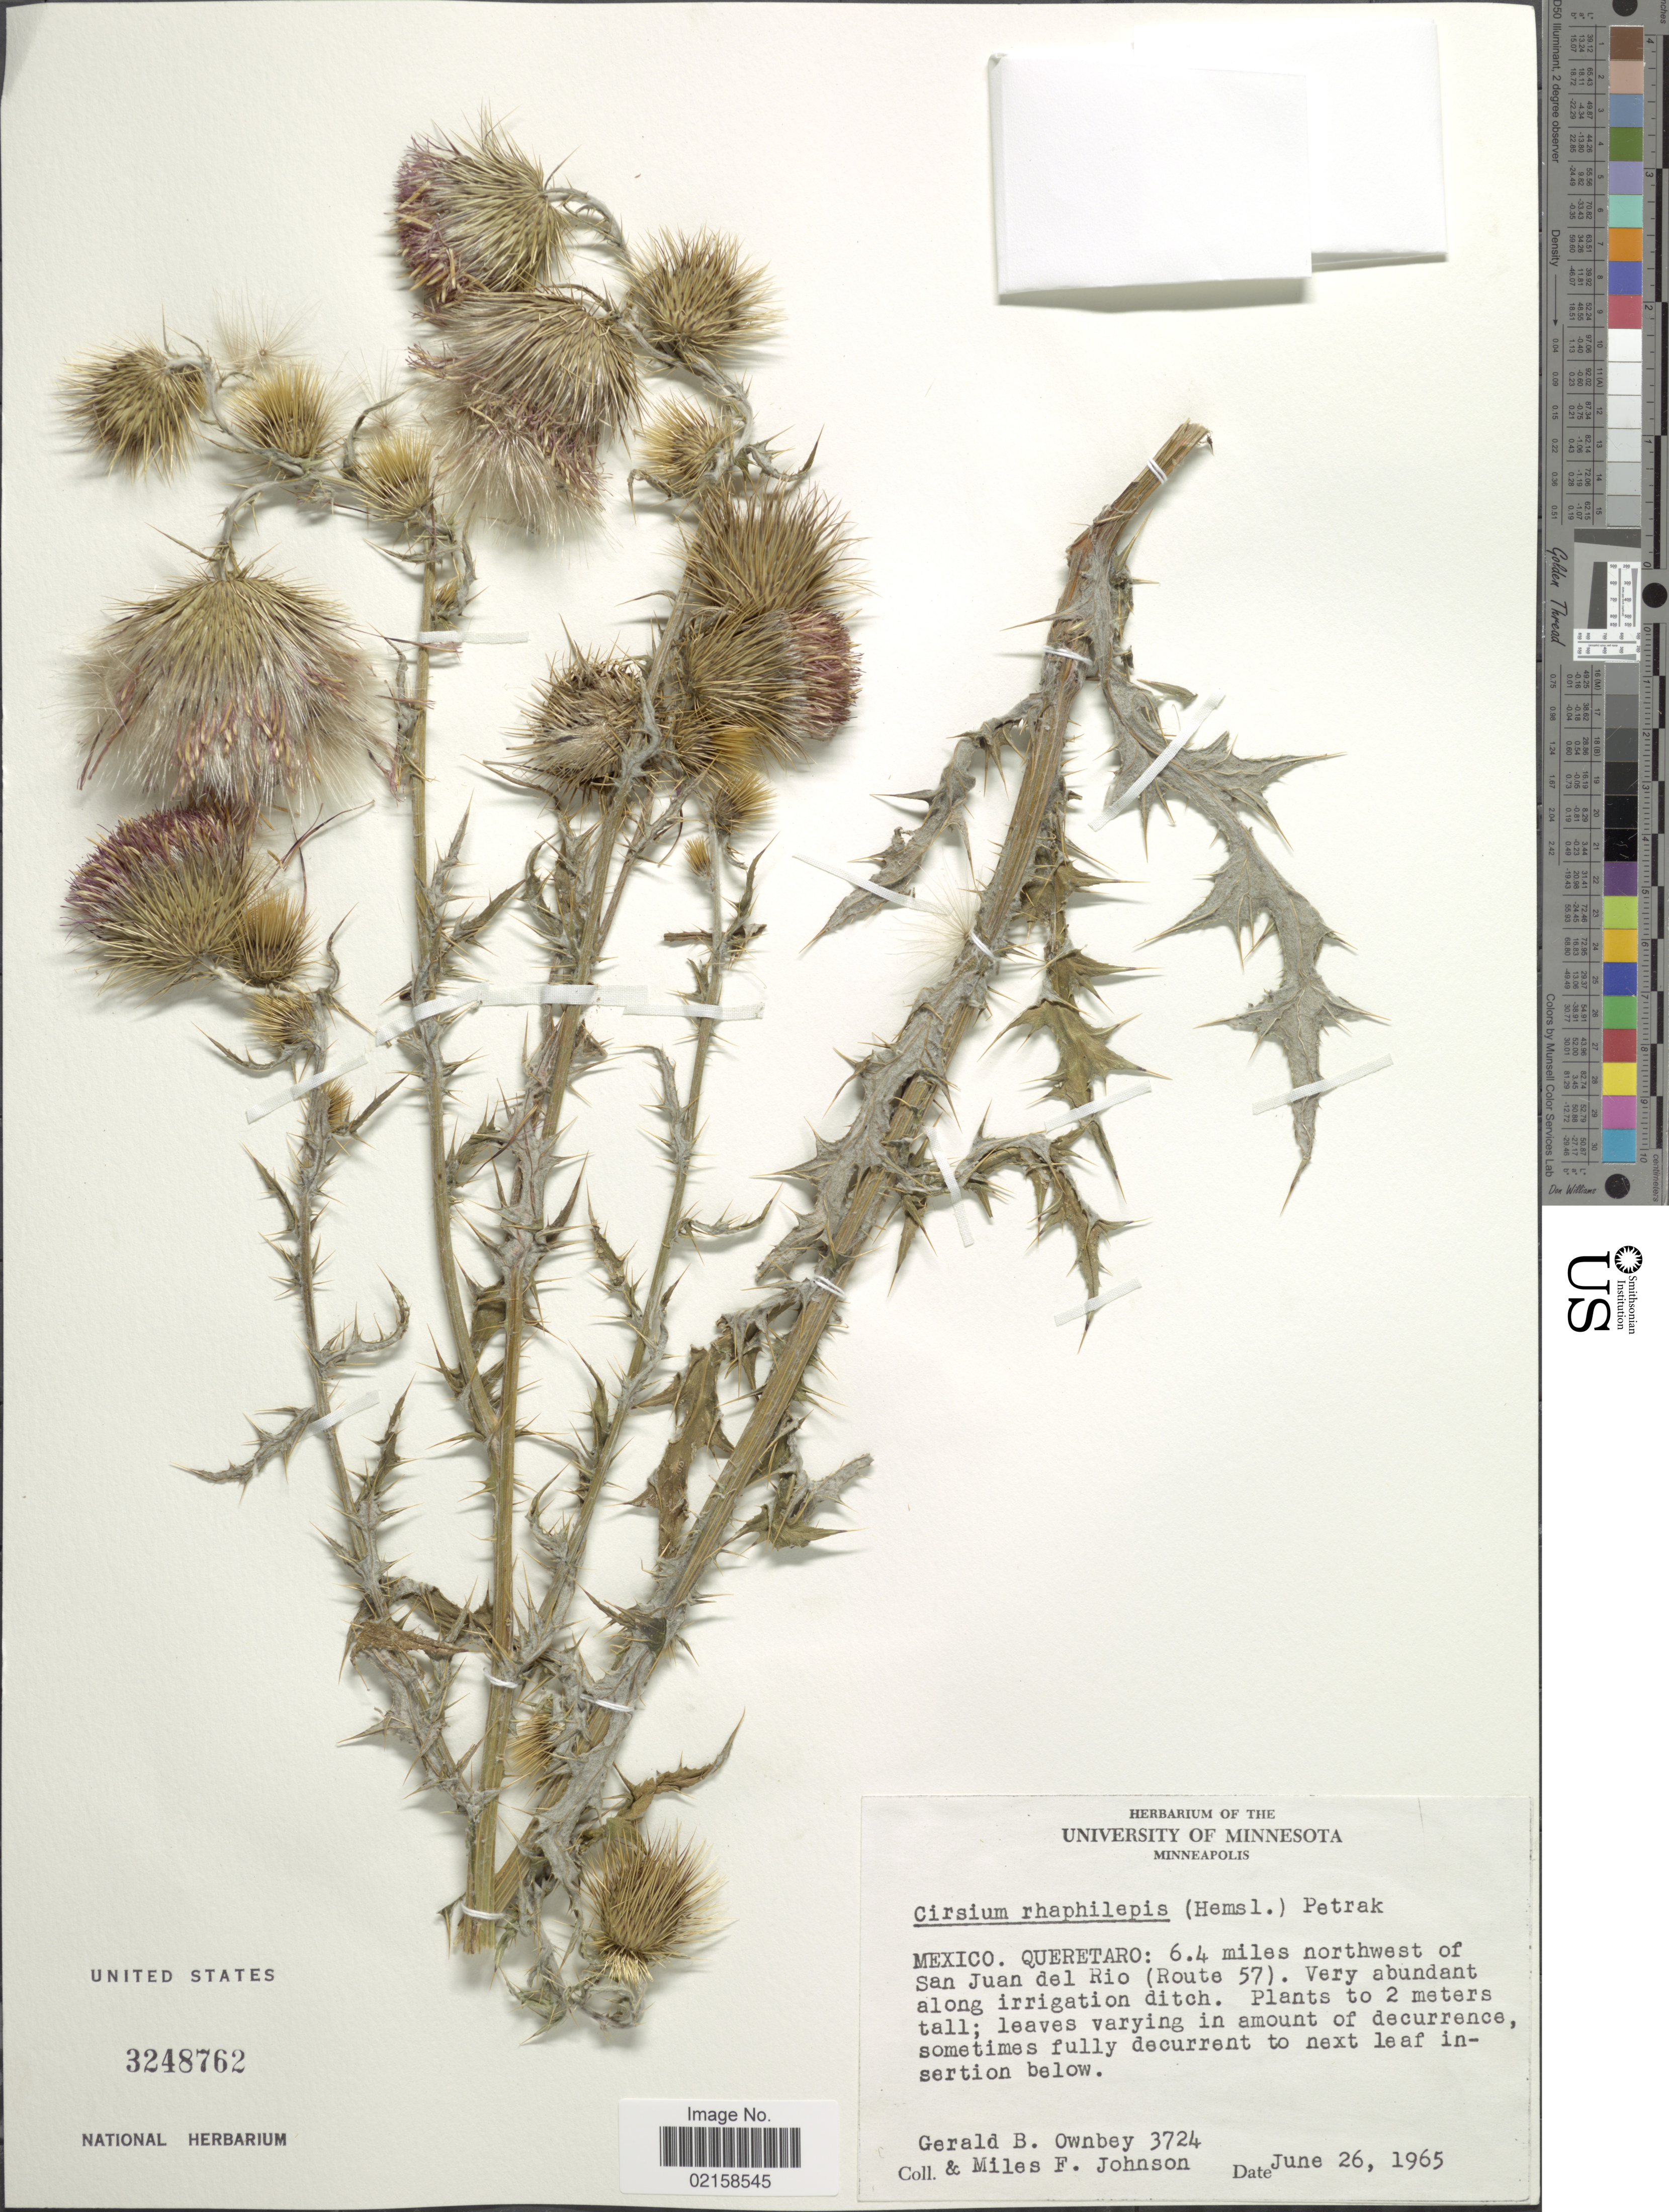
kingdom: Plantae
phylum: Tracheophyta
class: Magnoliopsida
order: Asterales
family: Asteraceae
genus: Cirsium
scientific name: Cirsium alatum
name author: (S.G. Gmel.) Bobrov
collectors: G. B. Ownbey & M. F. Johnson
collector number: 3724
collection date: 1965-06-26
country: Mexico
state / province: Querétaro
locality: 6.4 northwest of San Juan del Rio (Route 57), very abundant along irrigation ditch.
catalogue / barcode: US 3248762